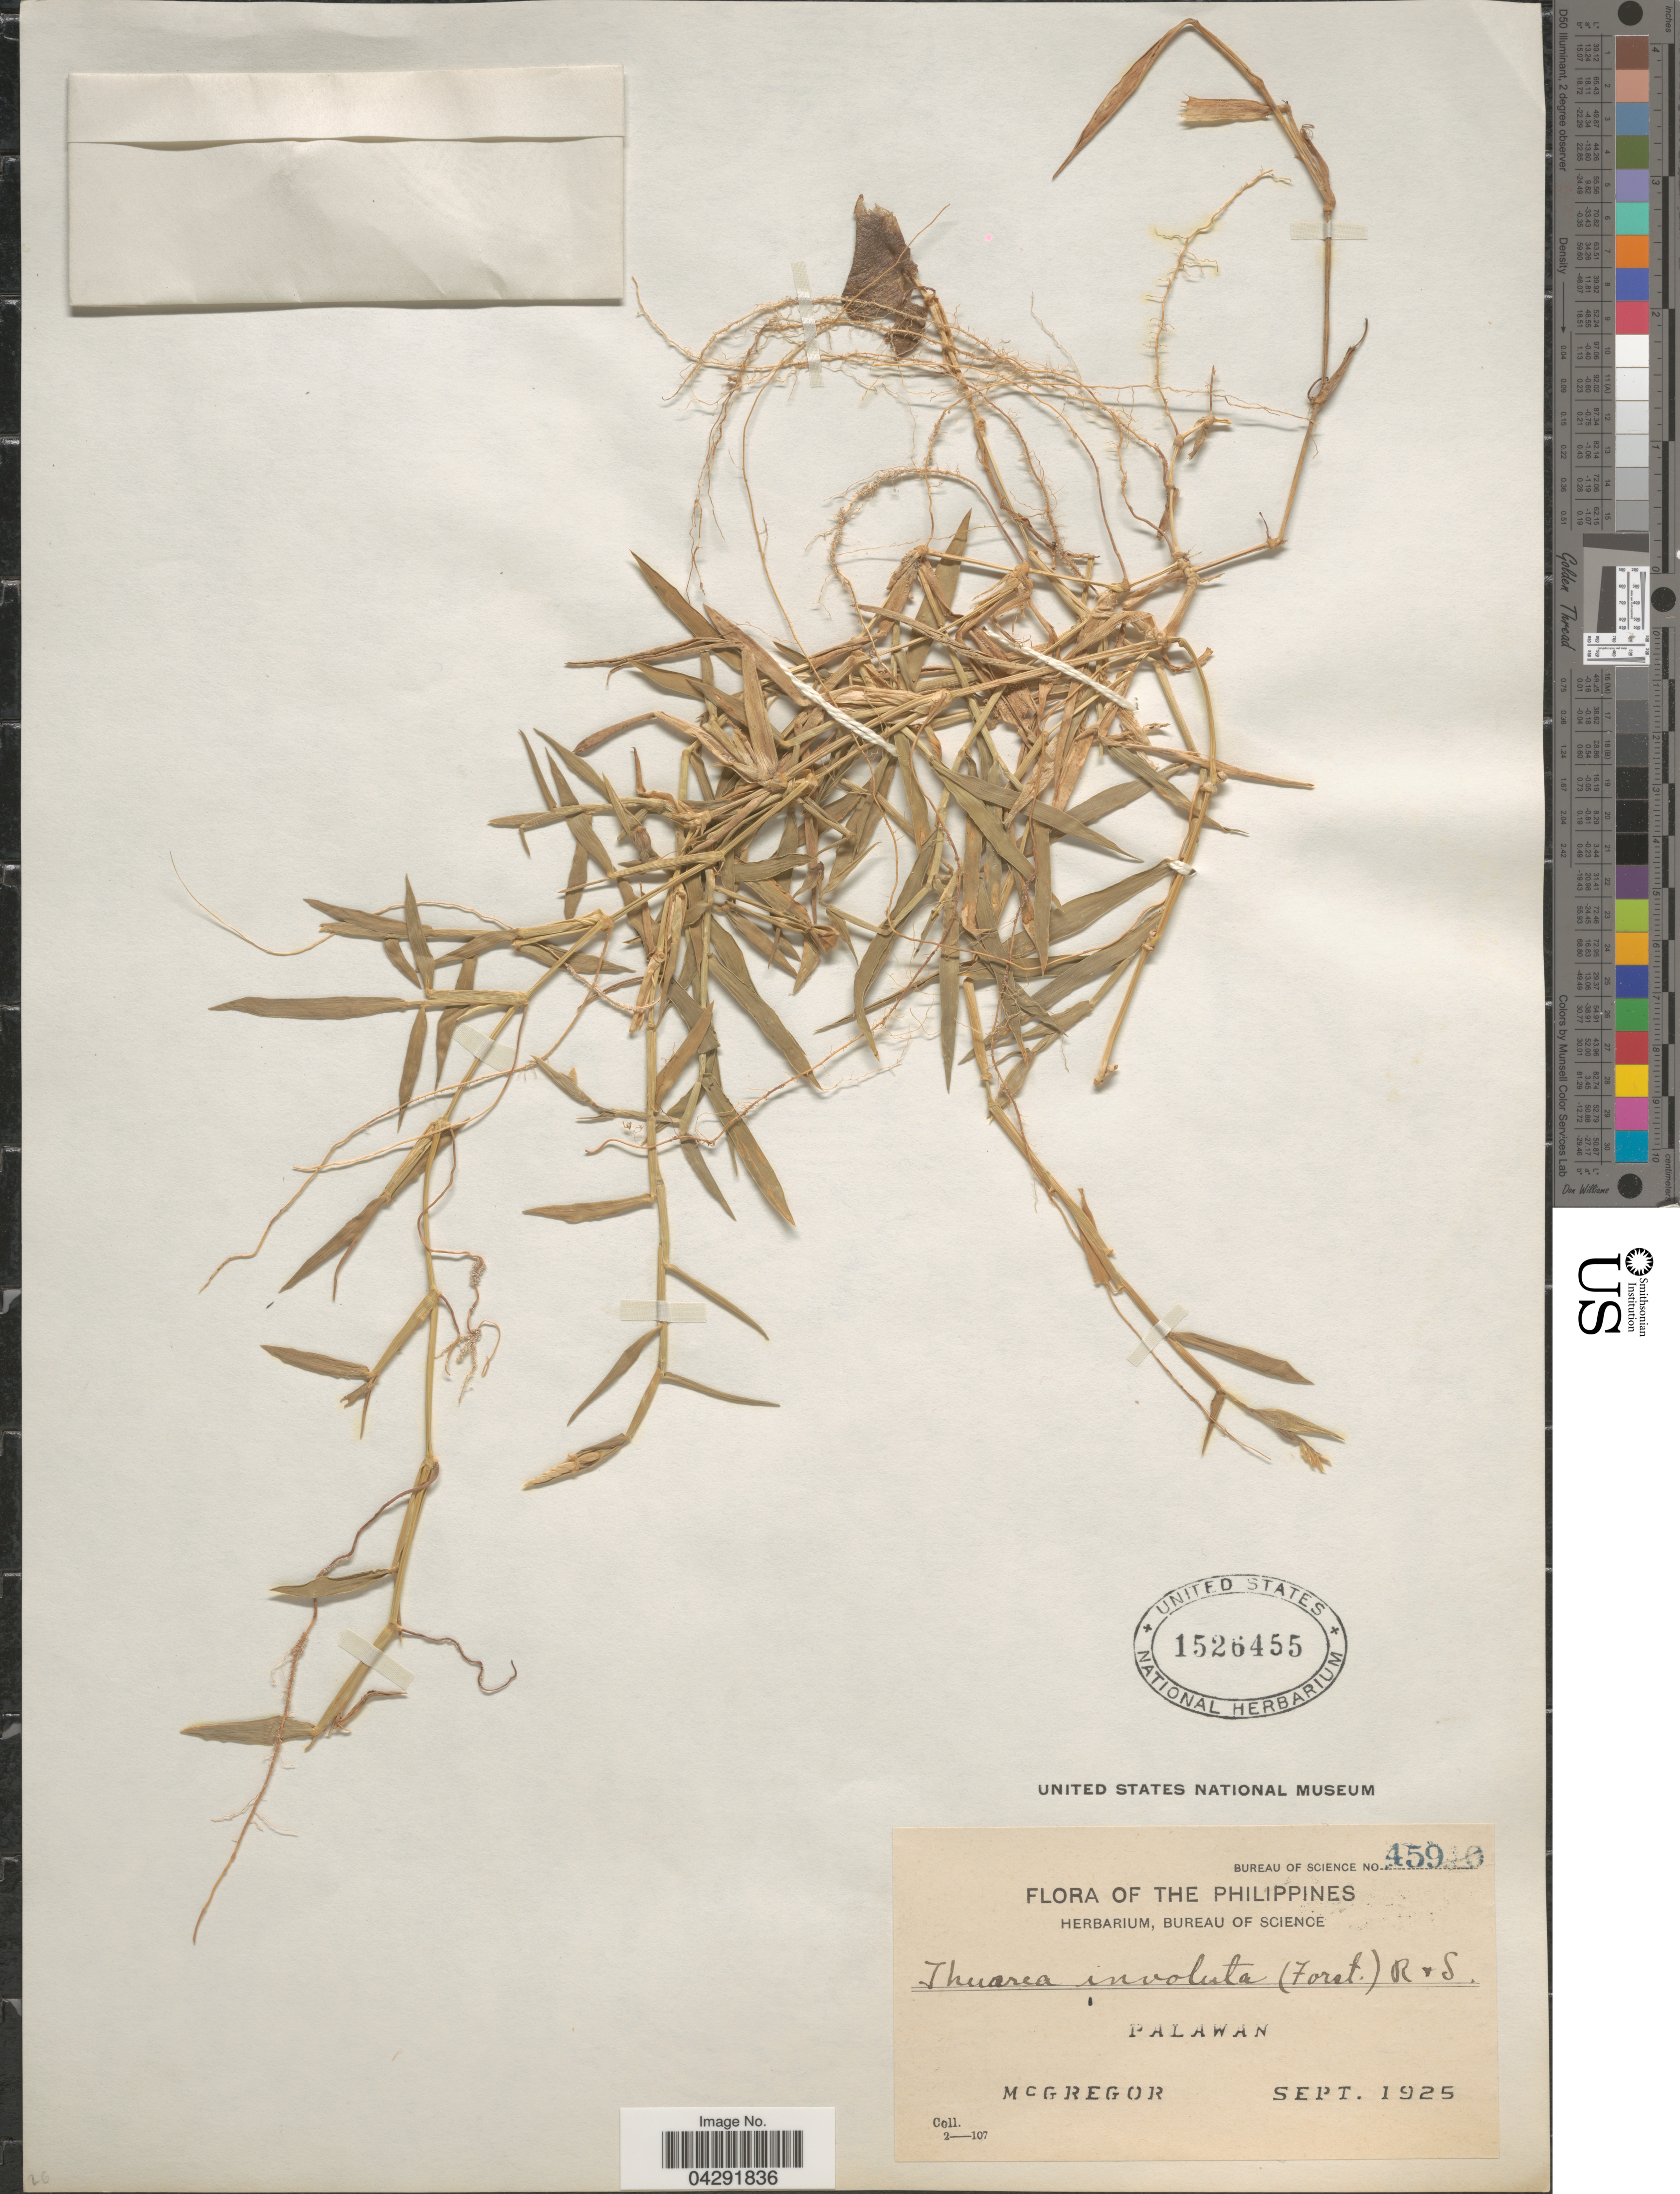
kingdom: Plantae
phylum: Tracheophyta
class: Liliopsida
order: Poales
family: Poaceae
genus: Thuarea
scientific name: Thuarea involuta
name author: (G. Forst.) R. Br. ex Sm.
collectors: -. McGregor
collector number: Bureau of Science 45940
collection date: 1925-09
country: Philippines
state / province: Mimaropa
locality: Palawan.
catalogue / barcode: US 1526455